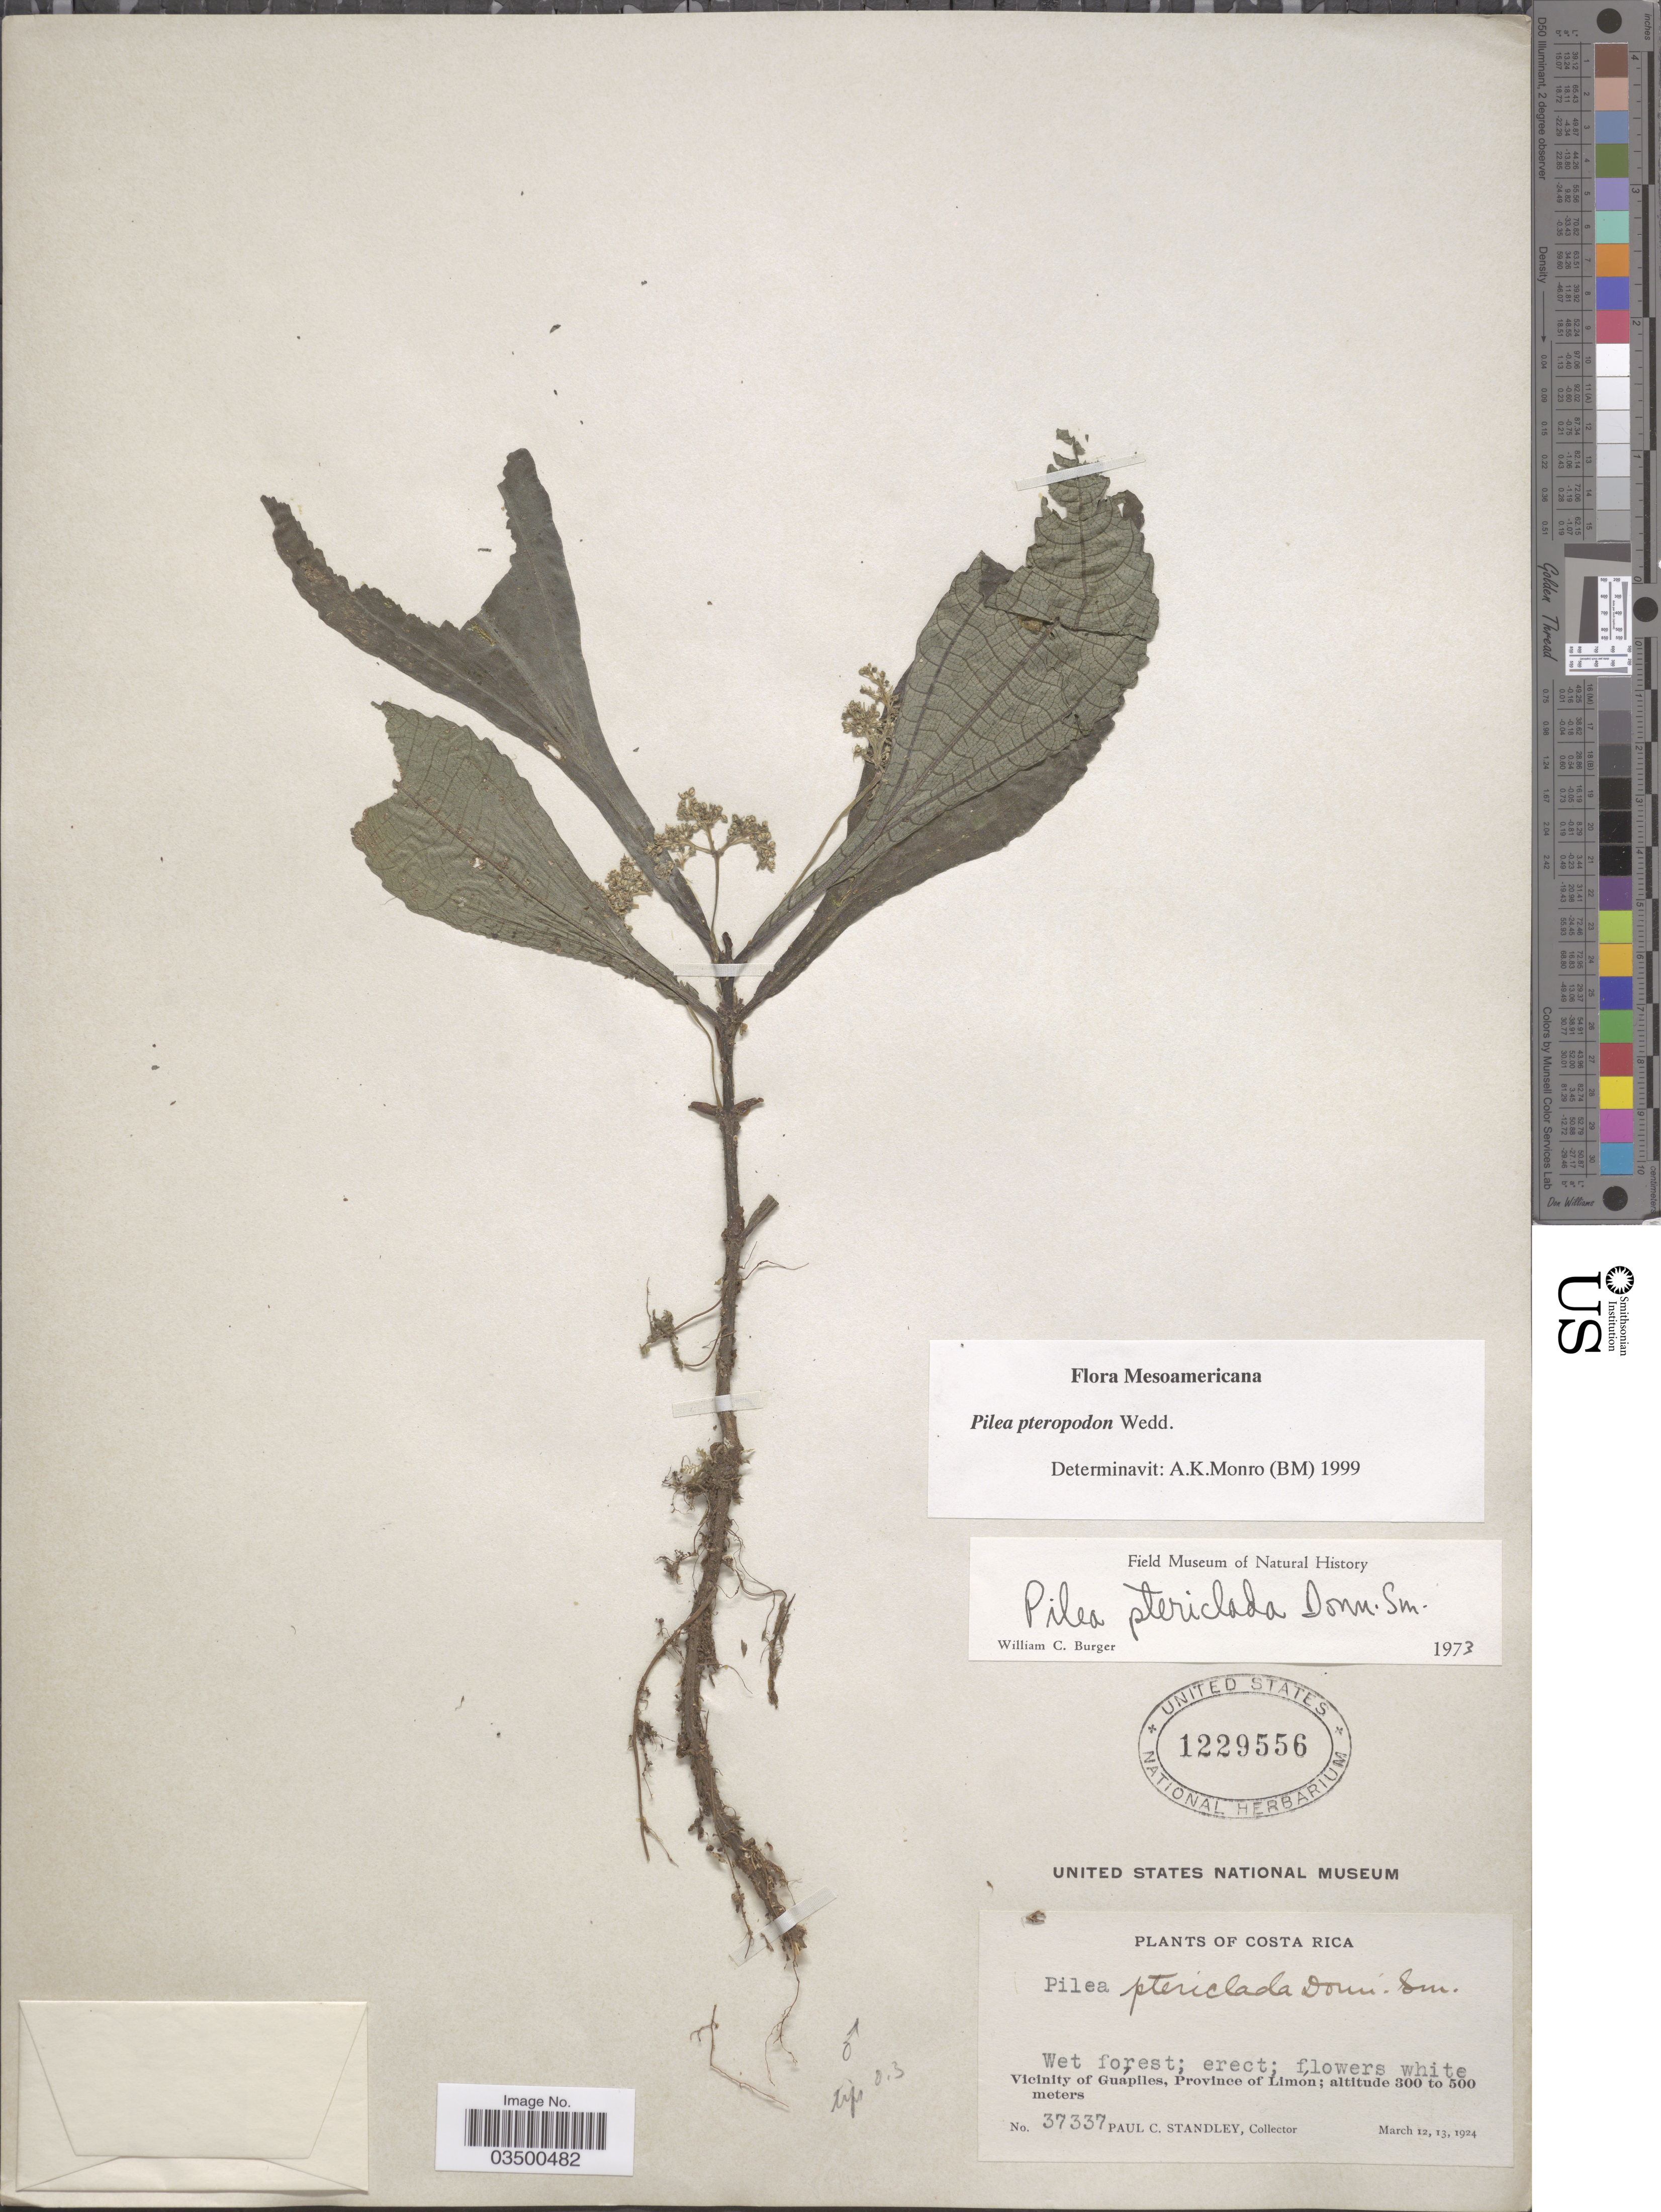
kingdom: Plantae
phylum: Tracheophyta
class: Magnoliopsida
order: Rosales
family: Urticaceae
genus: Pilea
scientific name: Pilea pteropodon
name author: Wedd.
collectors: P. C. Standley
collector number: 37337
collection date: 1924-03-12/1924-03-13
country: Costa Rica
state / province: Limón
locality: Vicinity of Guápiles, Province of Limón.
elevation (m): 300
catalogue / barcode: US 1229556